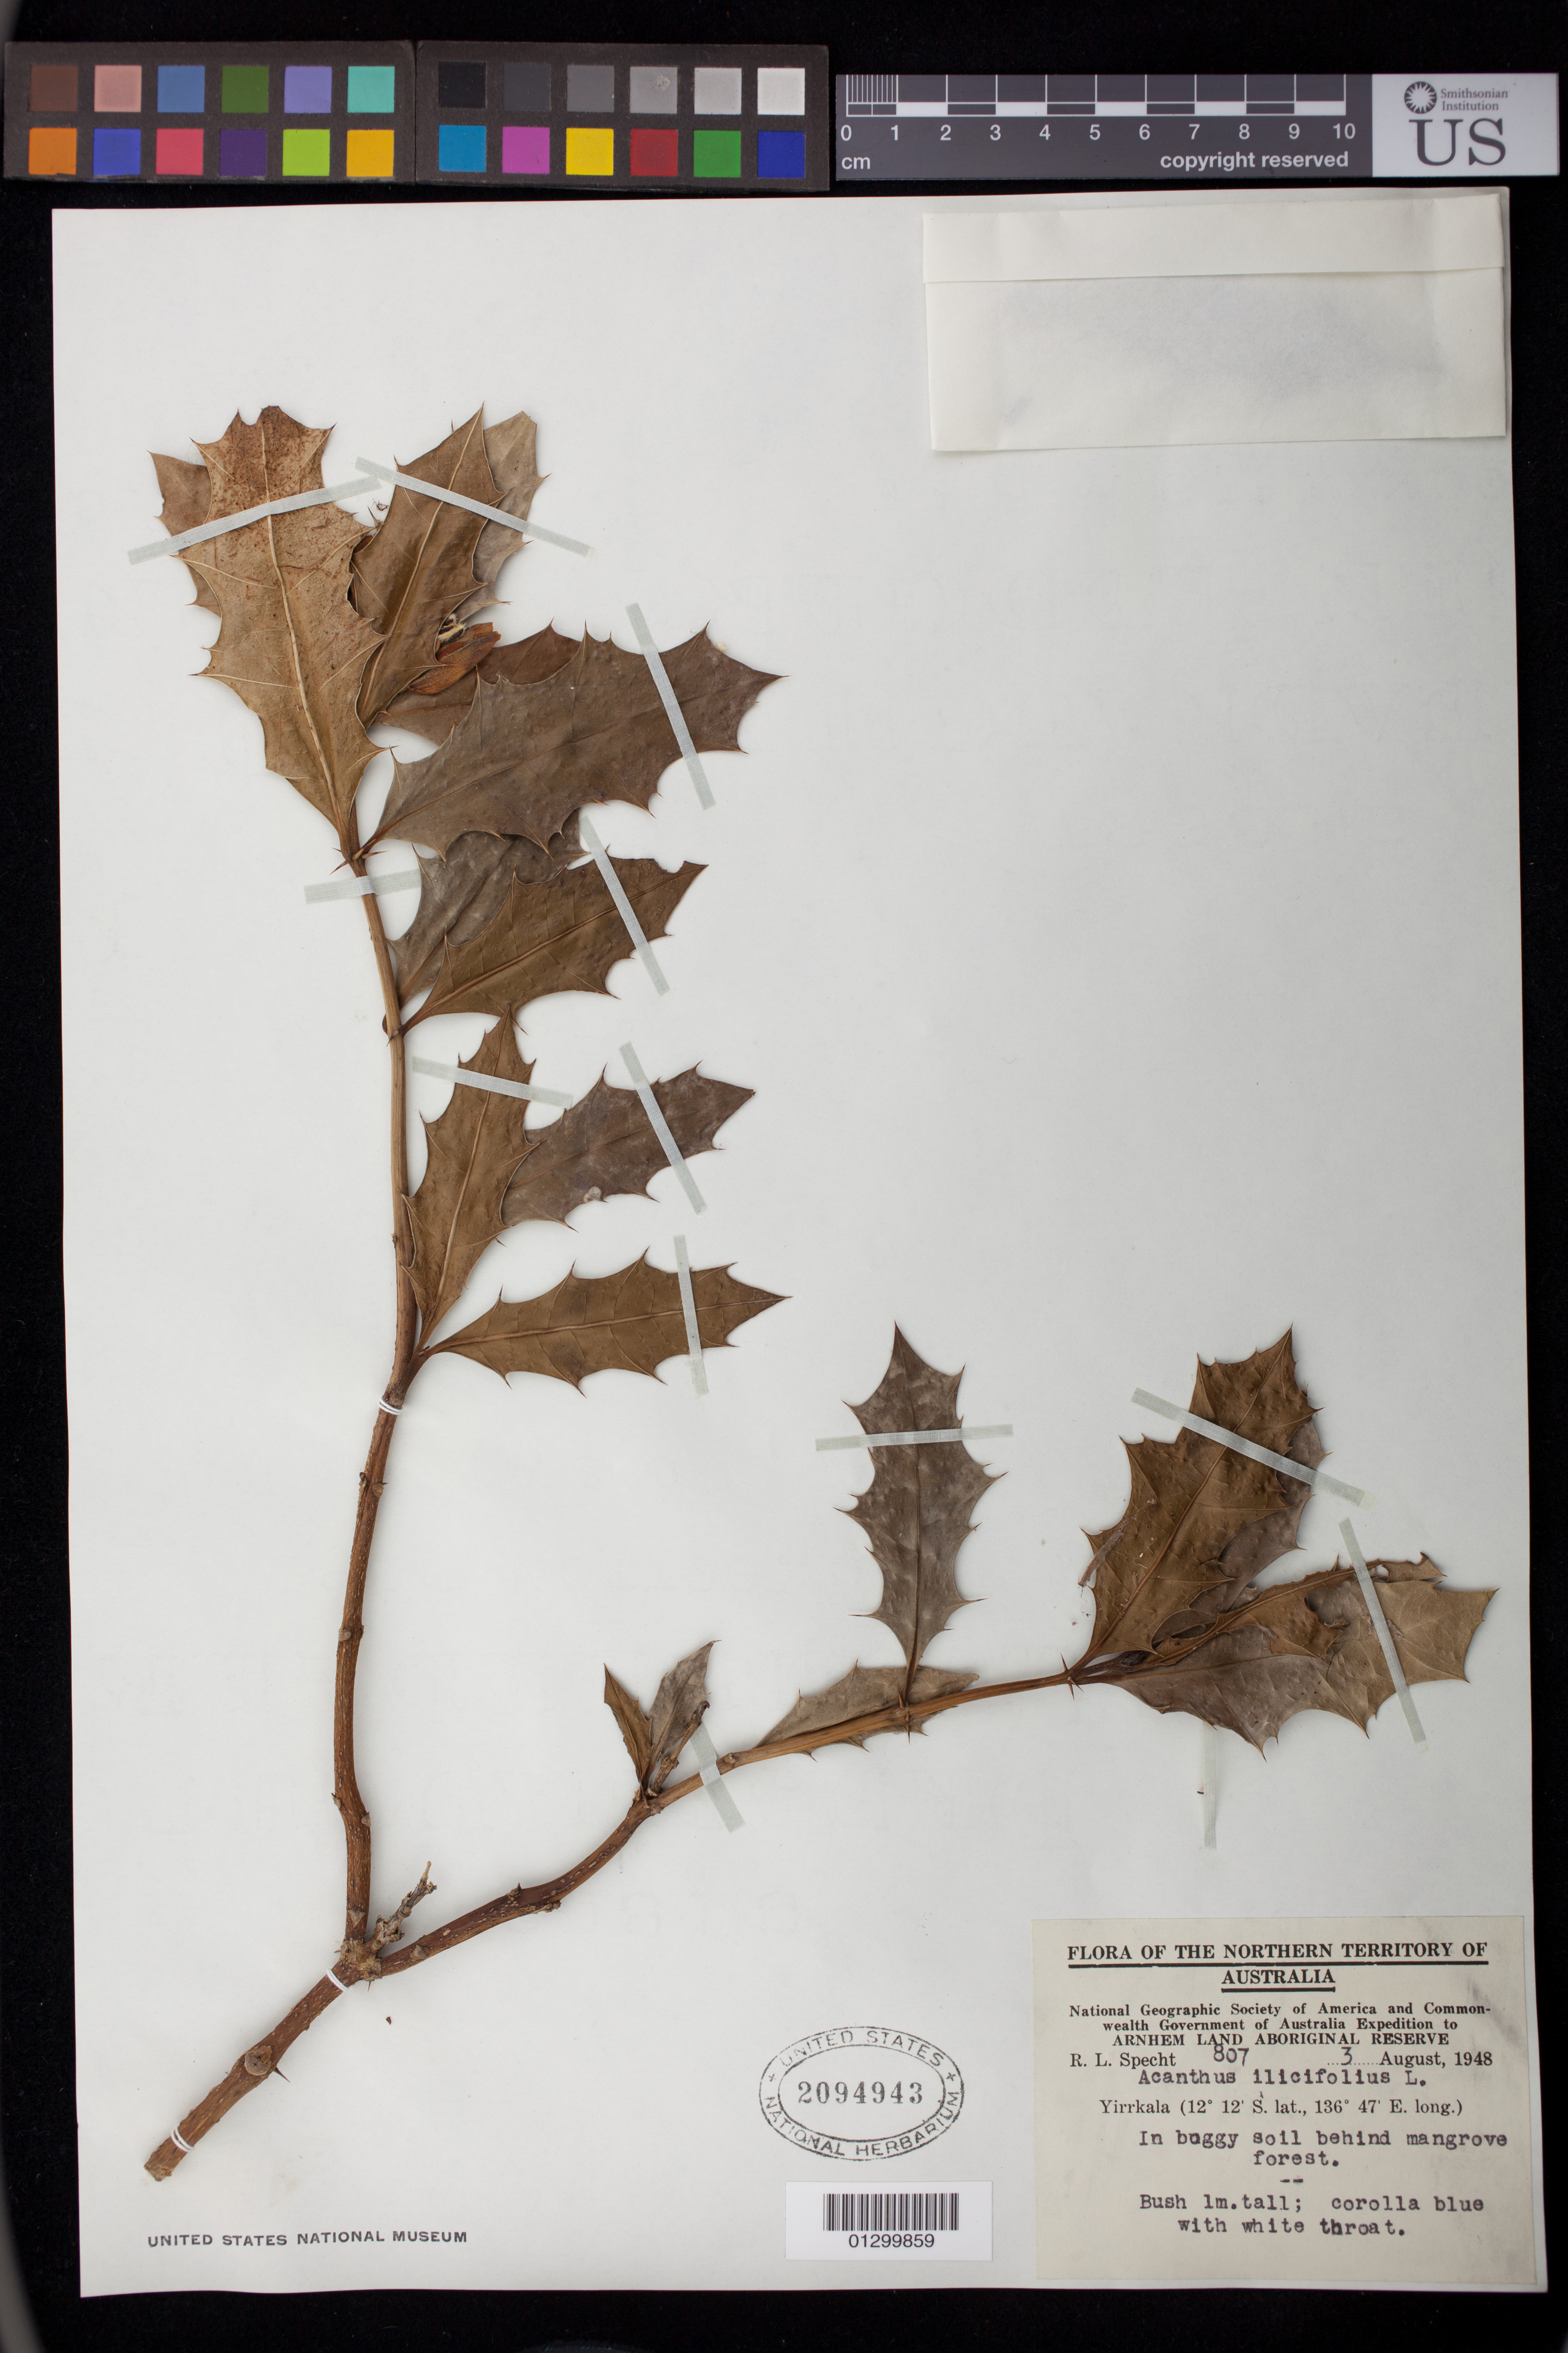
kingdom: Plantae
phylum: Tracheophyta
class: Magnoliopsida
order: Lamiales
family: Acanthaceae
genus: Acanthus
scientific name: Acanthus ilicifolius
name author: L.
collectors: R. L. Specht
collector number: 807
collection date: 1948-08-03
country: Australia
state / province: Northern Territory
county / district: East Arnhem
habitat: In buggy soil behind mangrove forest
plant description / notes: Bush1 m. tall; corolla blue with white throat.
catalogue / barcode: US 2094943